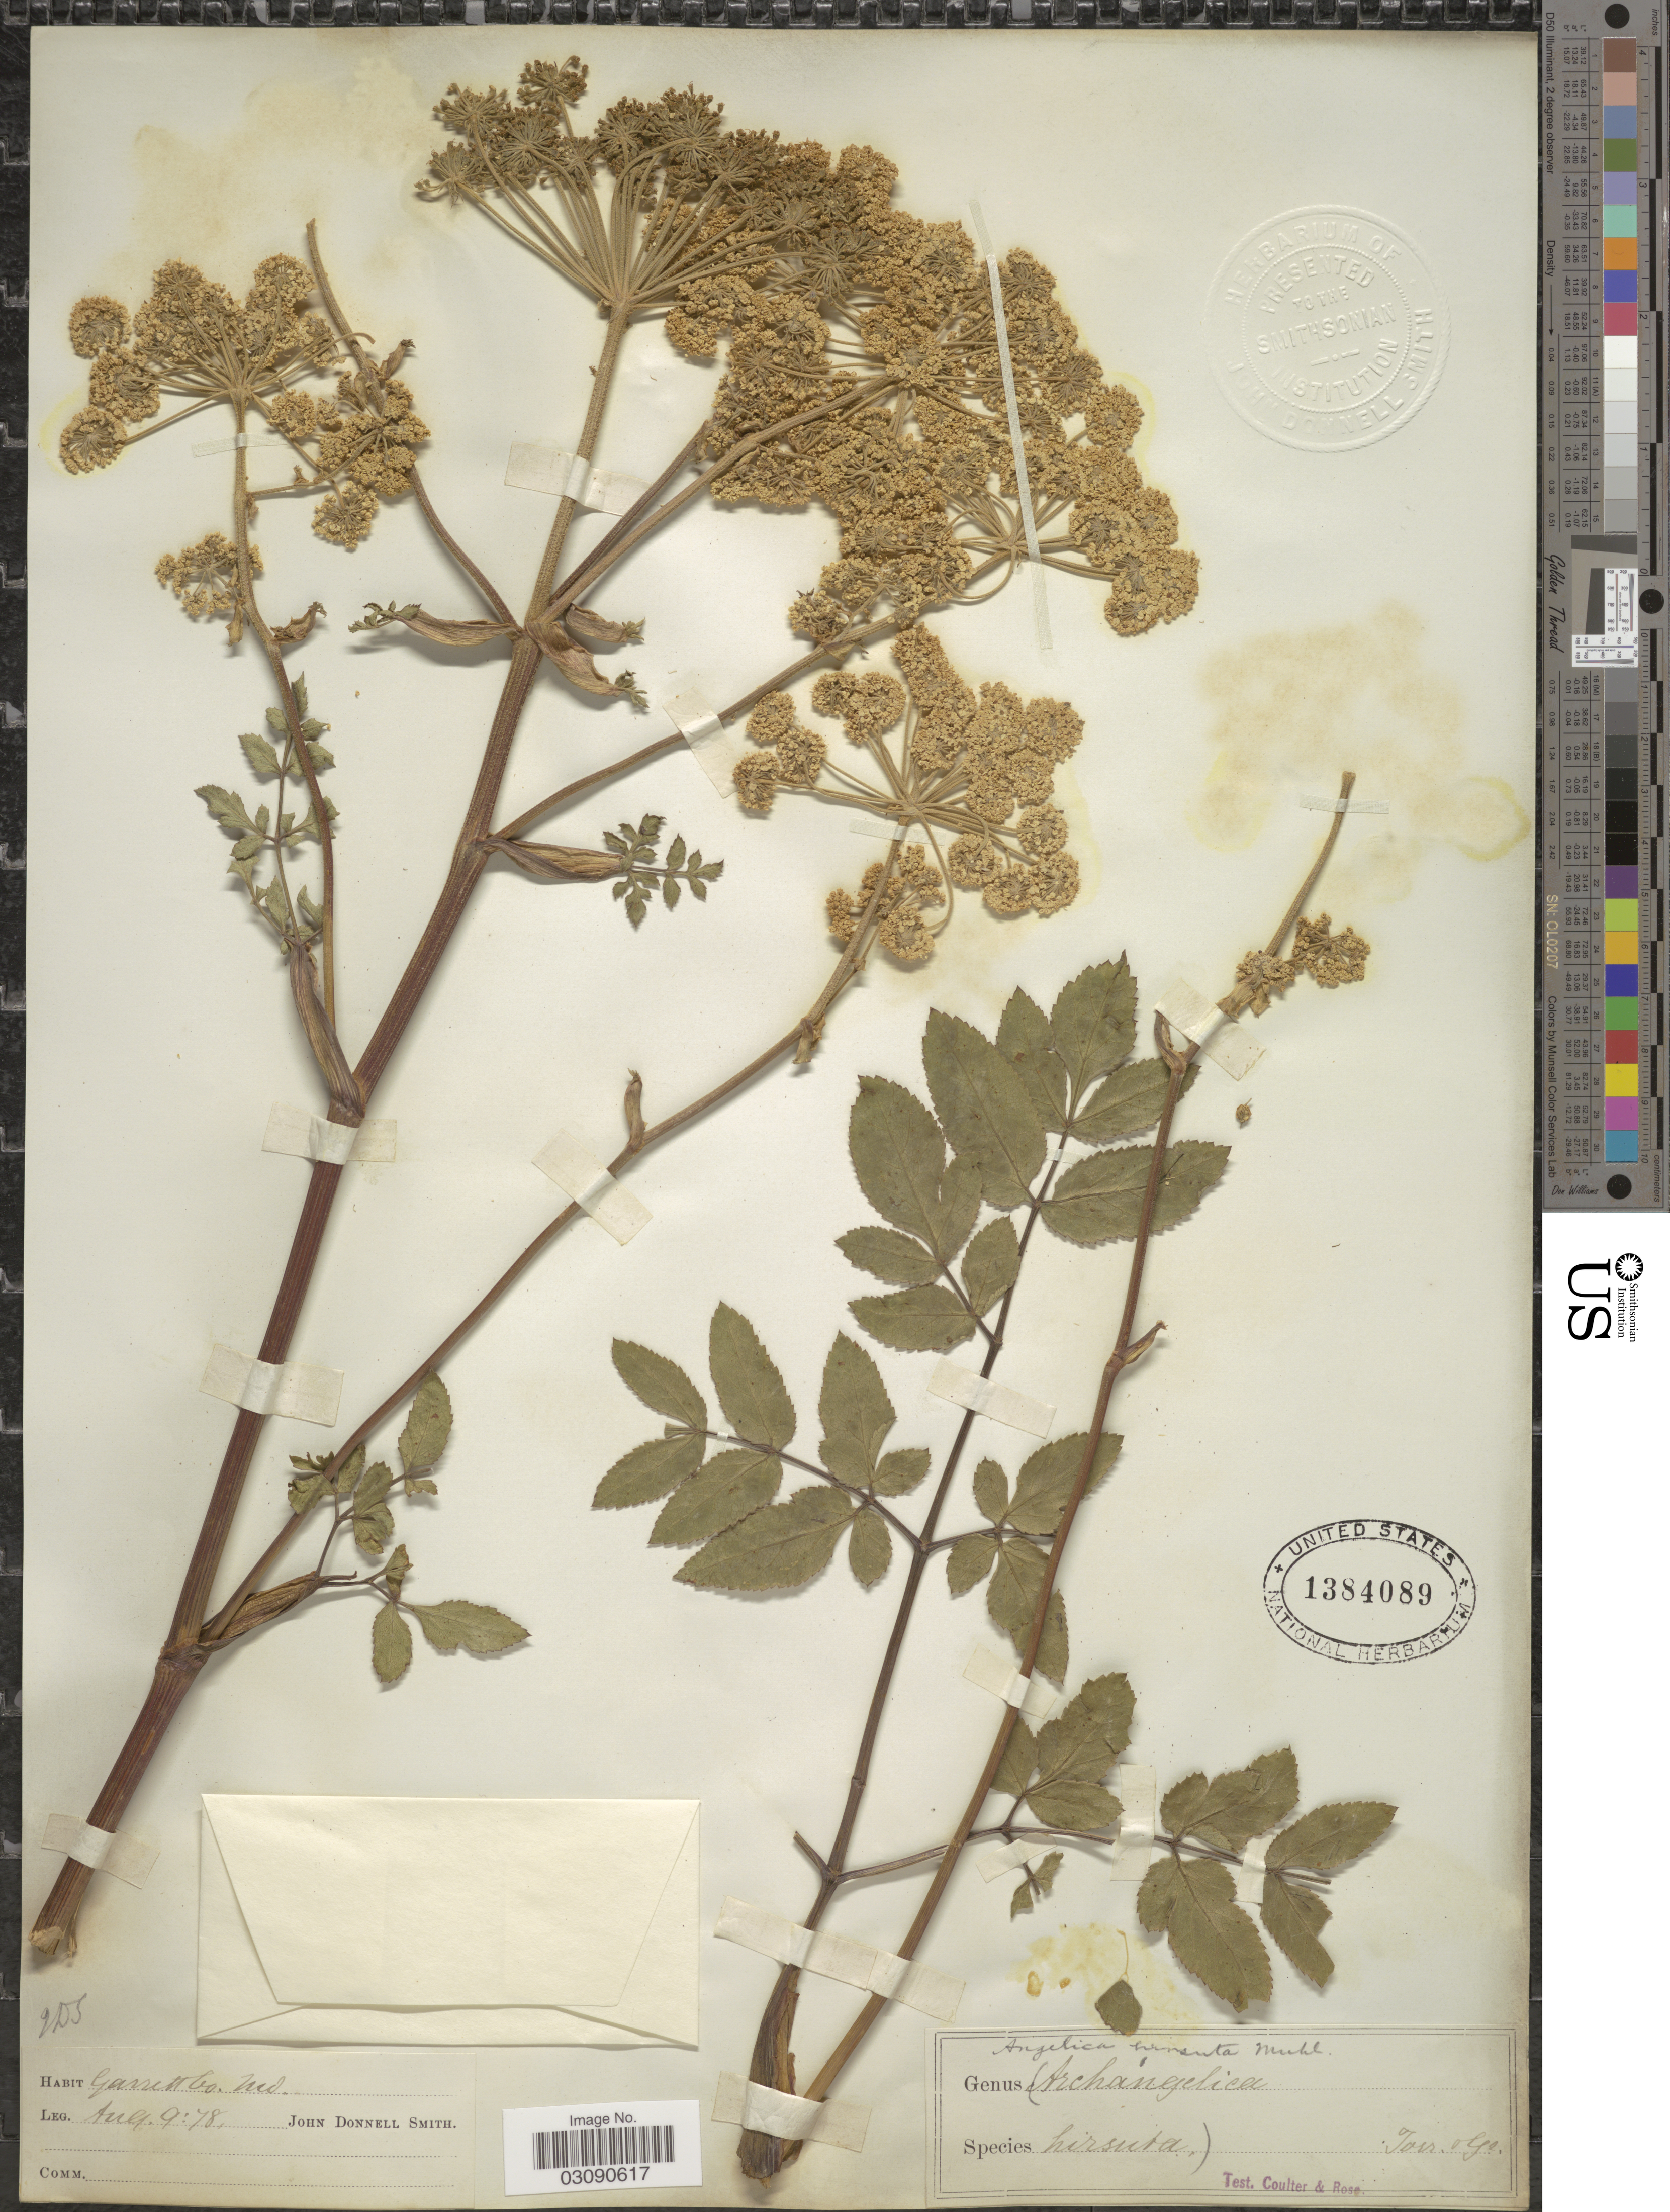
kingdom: Plantae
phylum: Tracheophyta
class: Magnoliopsida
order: Apiales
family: Apiaceae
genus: Angelica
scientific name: Angelica venenosa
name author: (Greenway) Fernald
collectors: J. Donnell Smith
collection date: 1878-08-09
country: United States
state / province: Maryland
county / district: Garrett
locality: Garrett Co.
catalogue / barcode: US 1384089